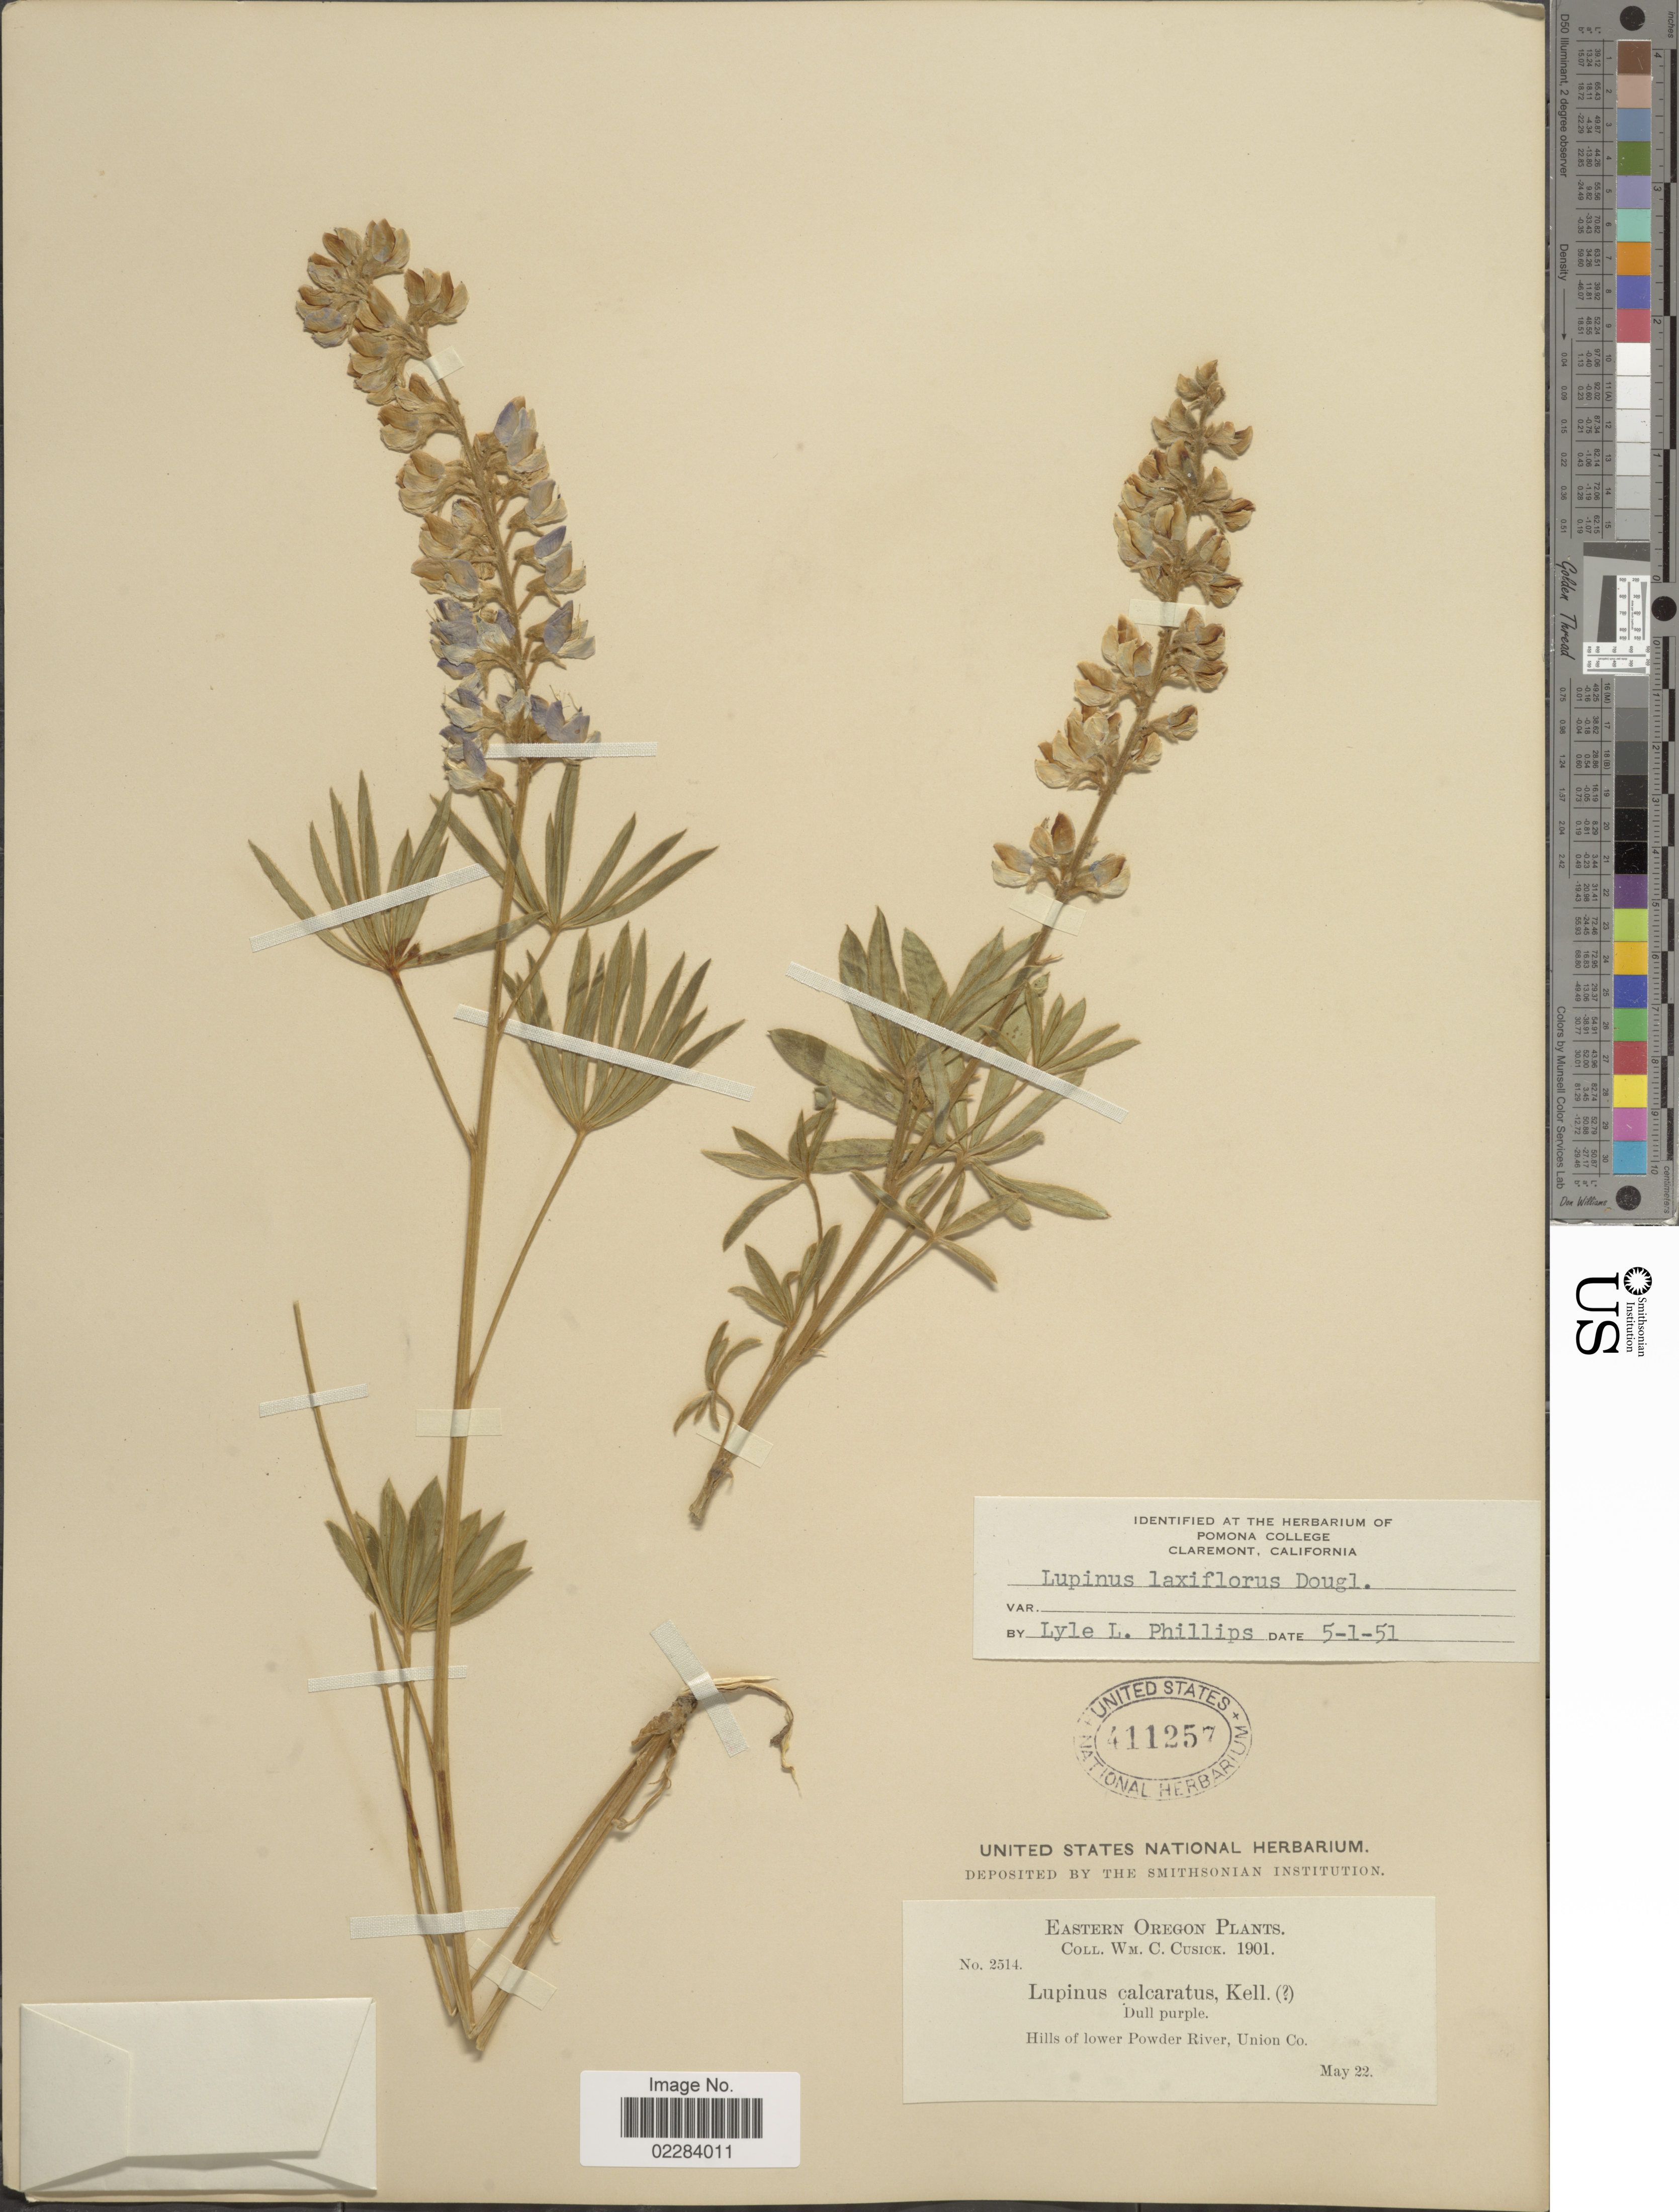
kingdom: Plantae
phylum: Tracheophyta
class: Magnoliopsida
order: Fabales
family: Fabaceae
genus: Lupinus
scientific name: Lupinus arbustus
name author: Lindl.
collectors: W. C. Cusick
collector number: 2514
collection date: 1901-05-22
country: United States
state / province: Oregon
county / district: Union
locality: Eastern Oregon. Hills of lower Powder River, Union Co.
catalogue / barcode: US 411257